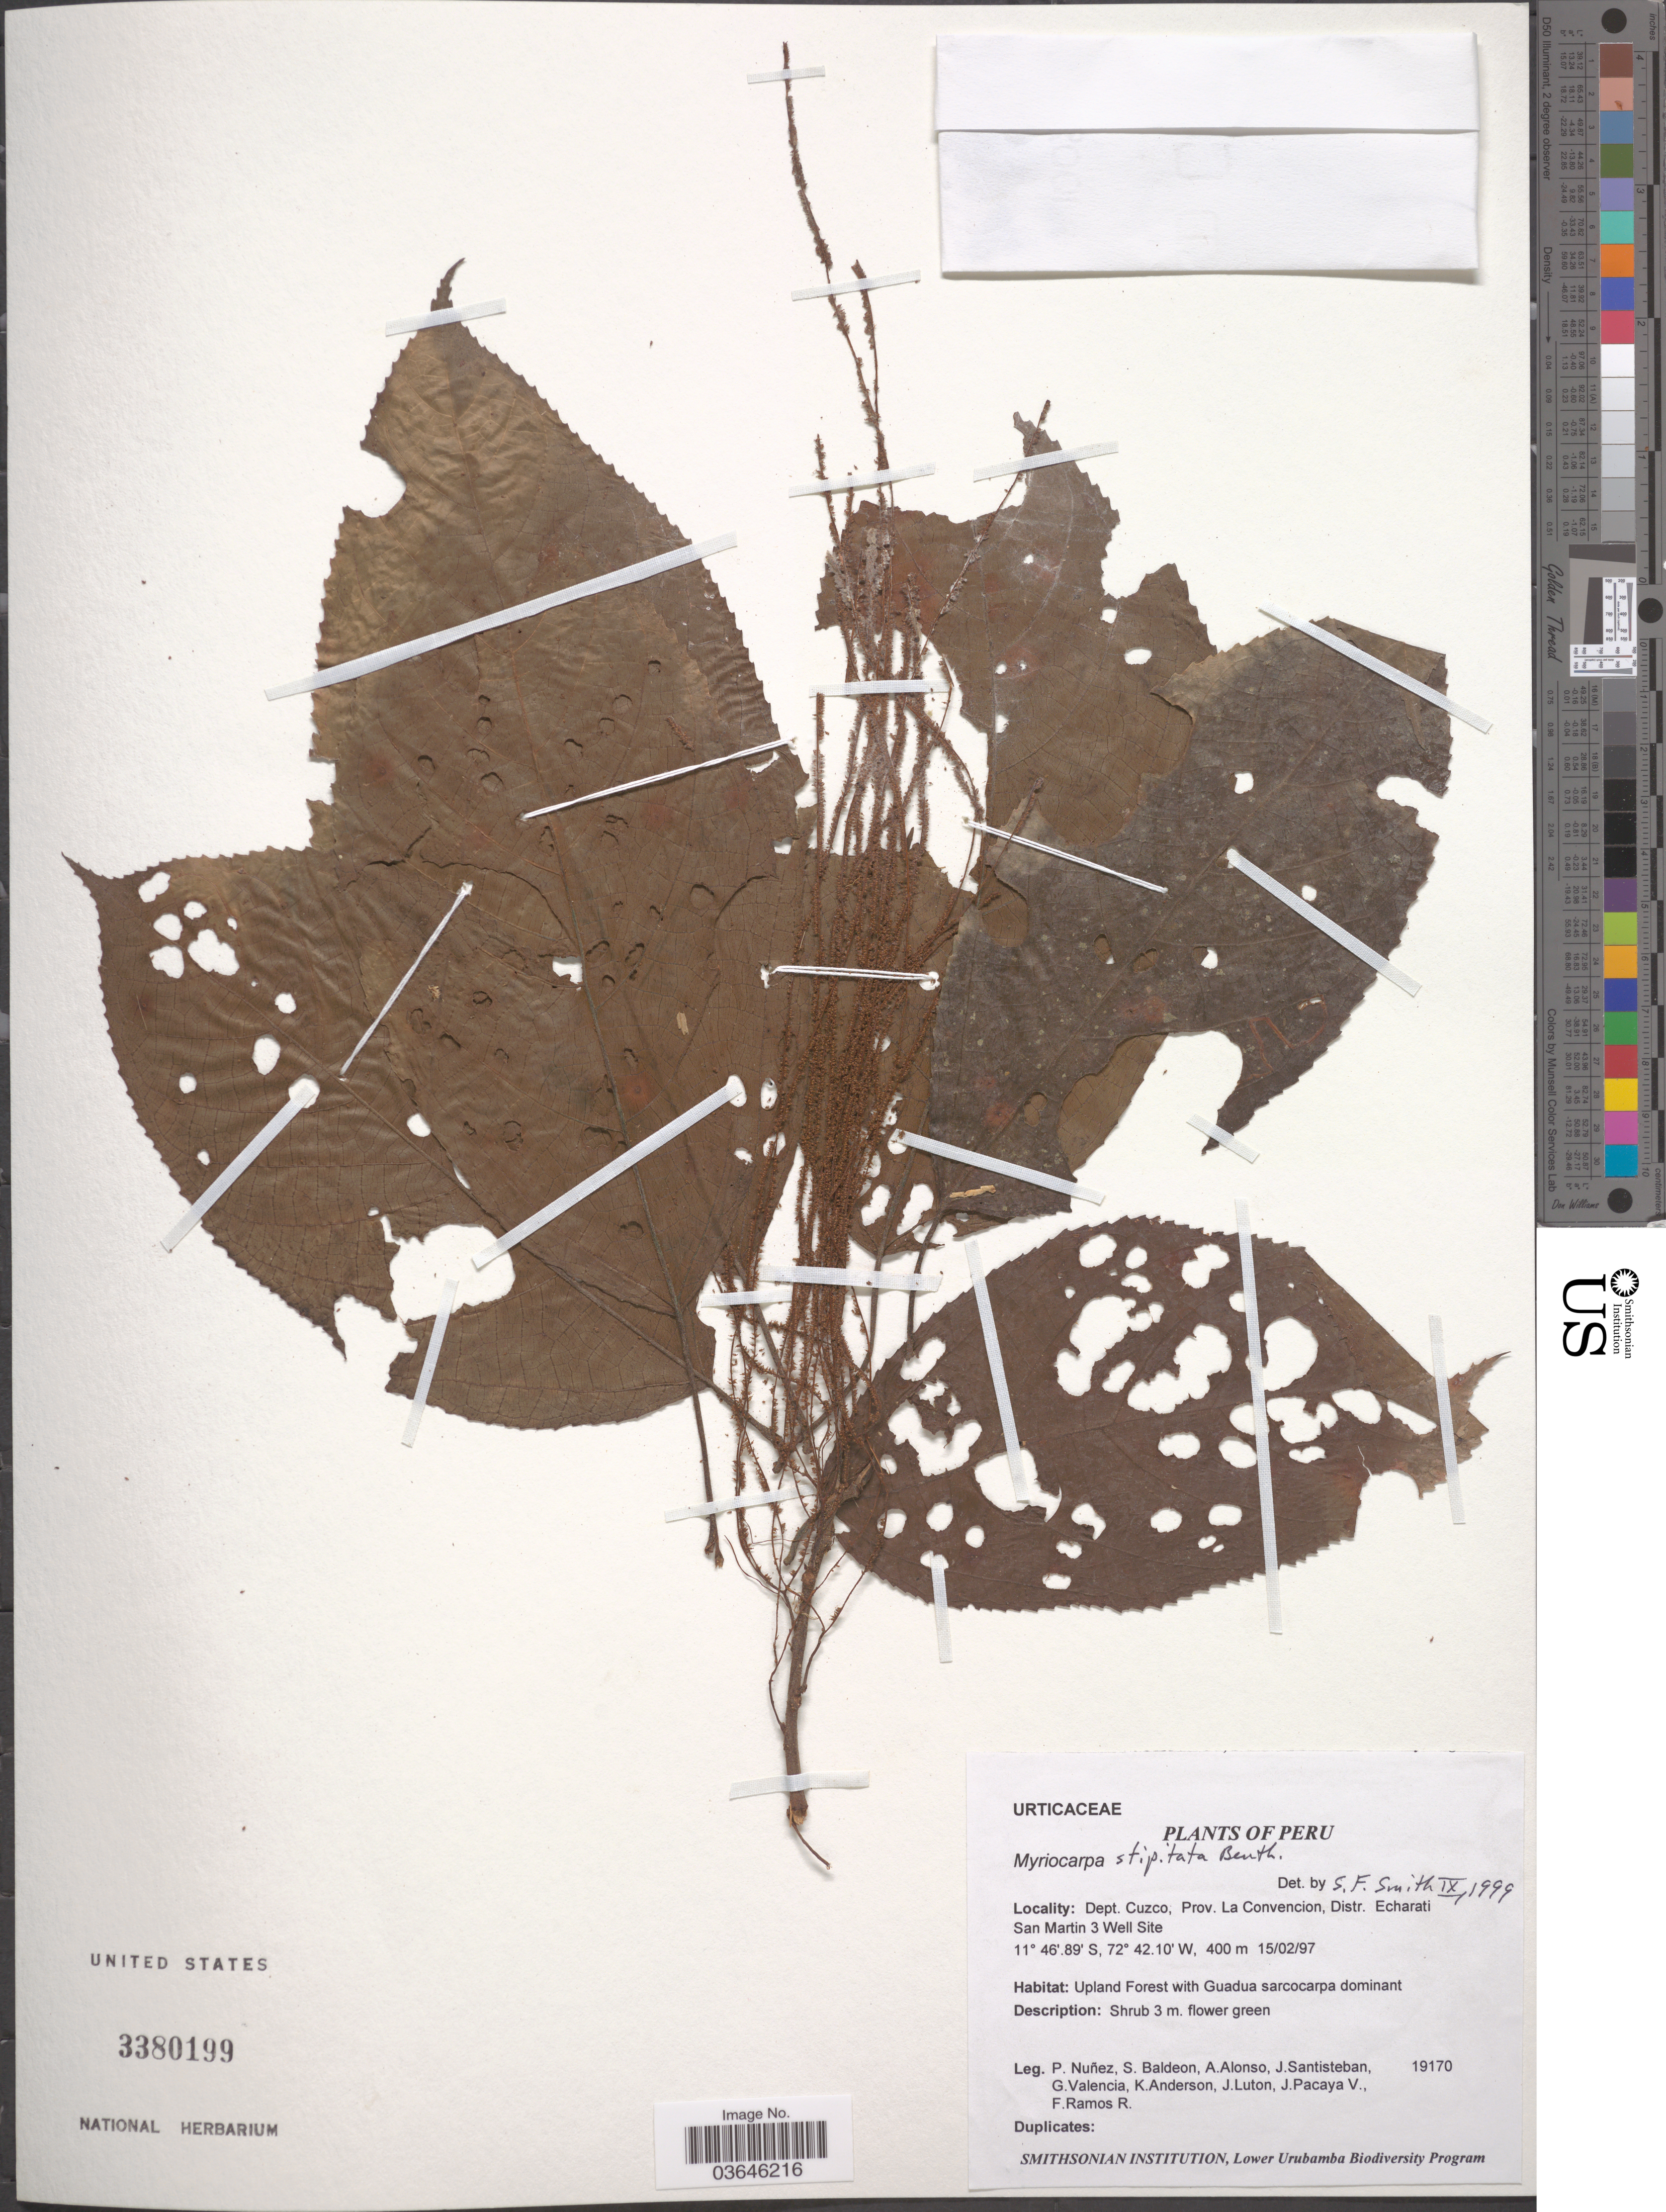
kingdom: Plantae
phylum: Tracheophyta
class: Magnoliopsida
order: Rosales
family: Urticaceae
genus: Myriocarpa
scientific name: Myriocarpa stipitata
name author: Benth.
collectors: P. Nuñez V., S. Baldeon, A. Alonso, J. Santisteban & et al.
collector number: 19170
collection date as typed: Transcribed d/m/y: 15/2/97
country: Peru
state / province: Cusco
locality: Dept. Cuzco, Prov. La Convencion, Distr. Echarati San Martin 3 Well Site.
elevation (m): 400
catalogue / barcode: US 3380199